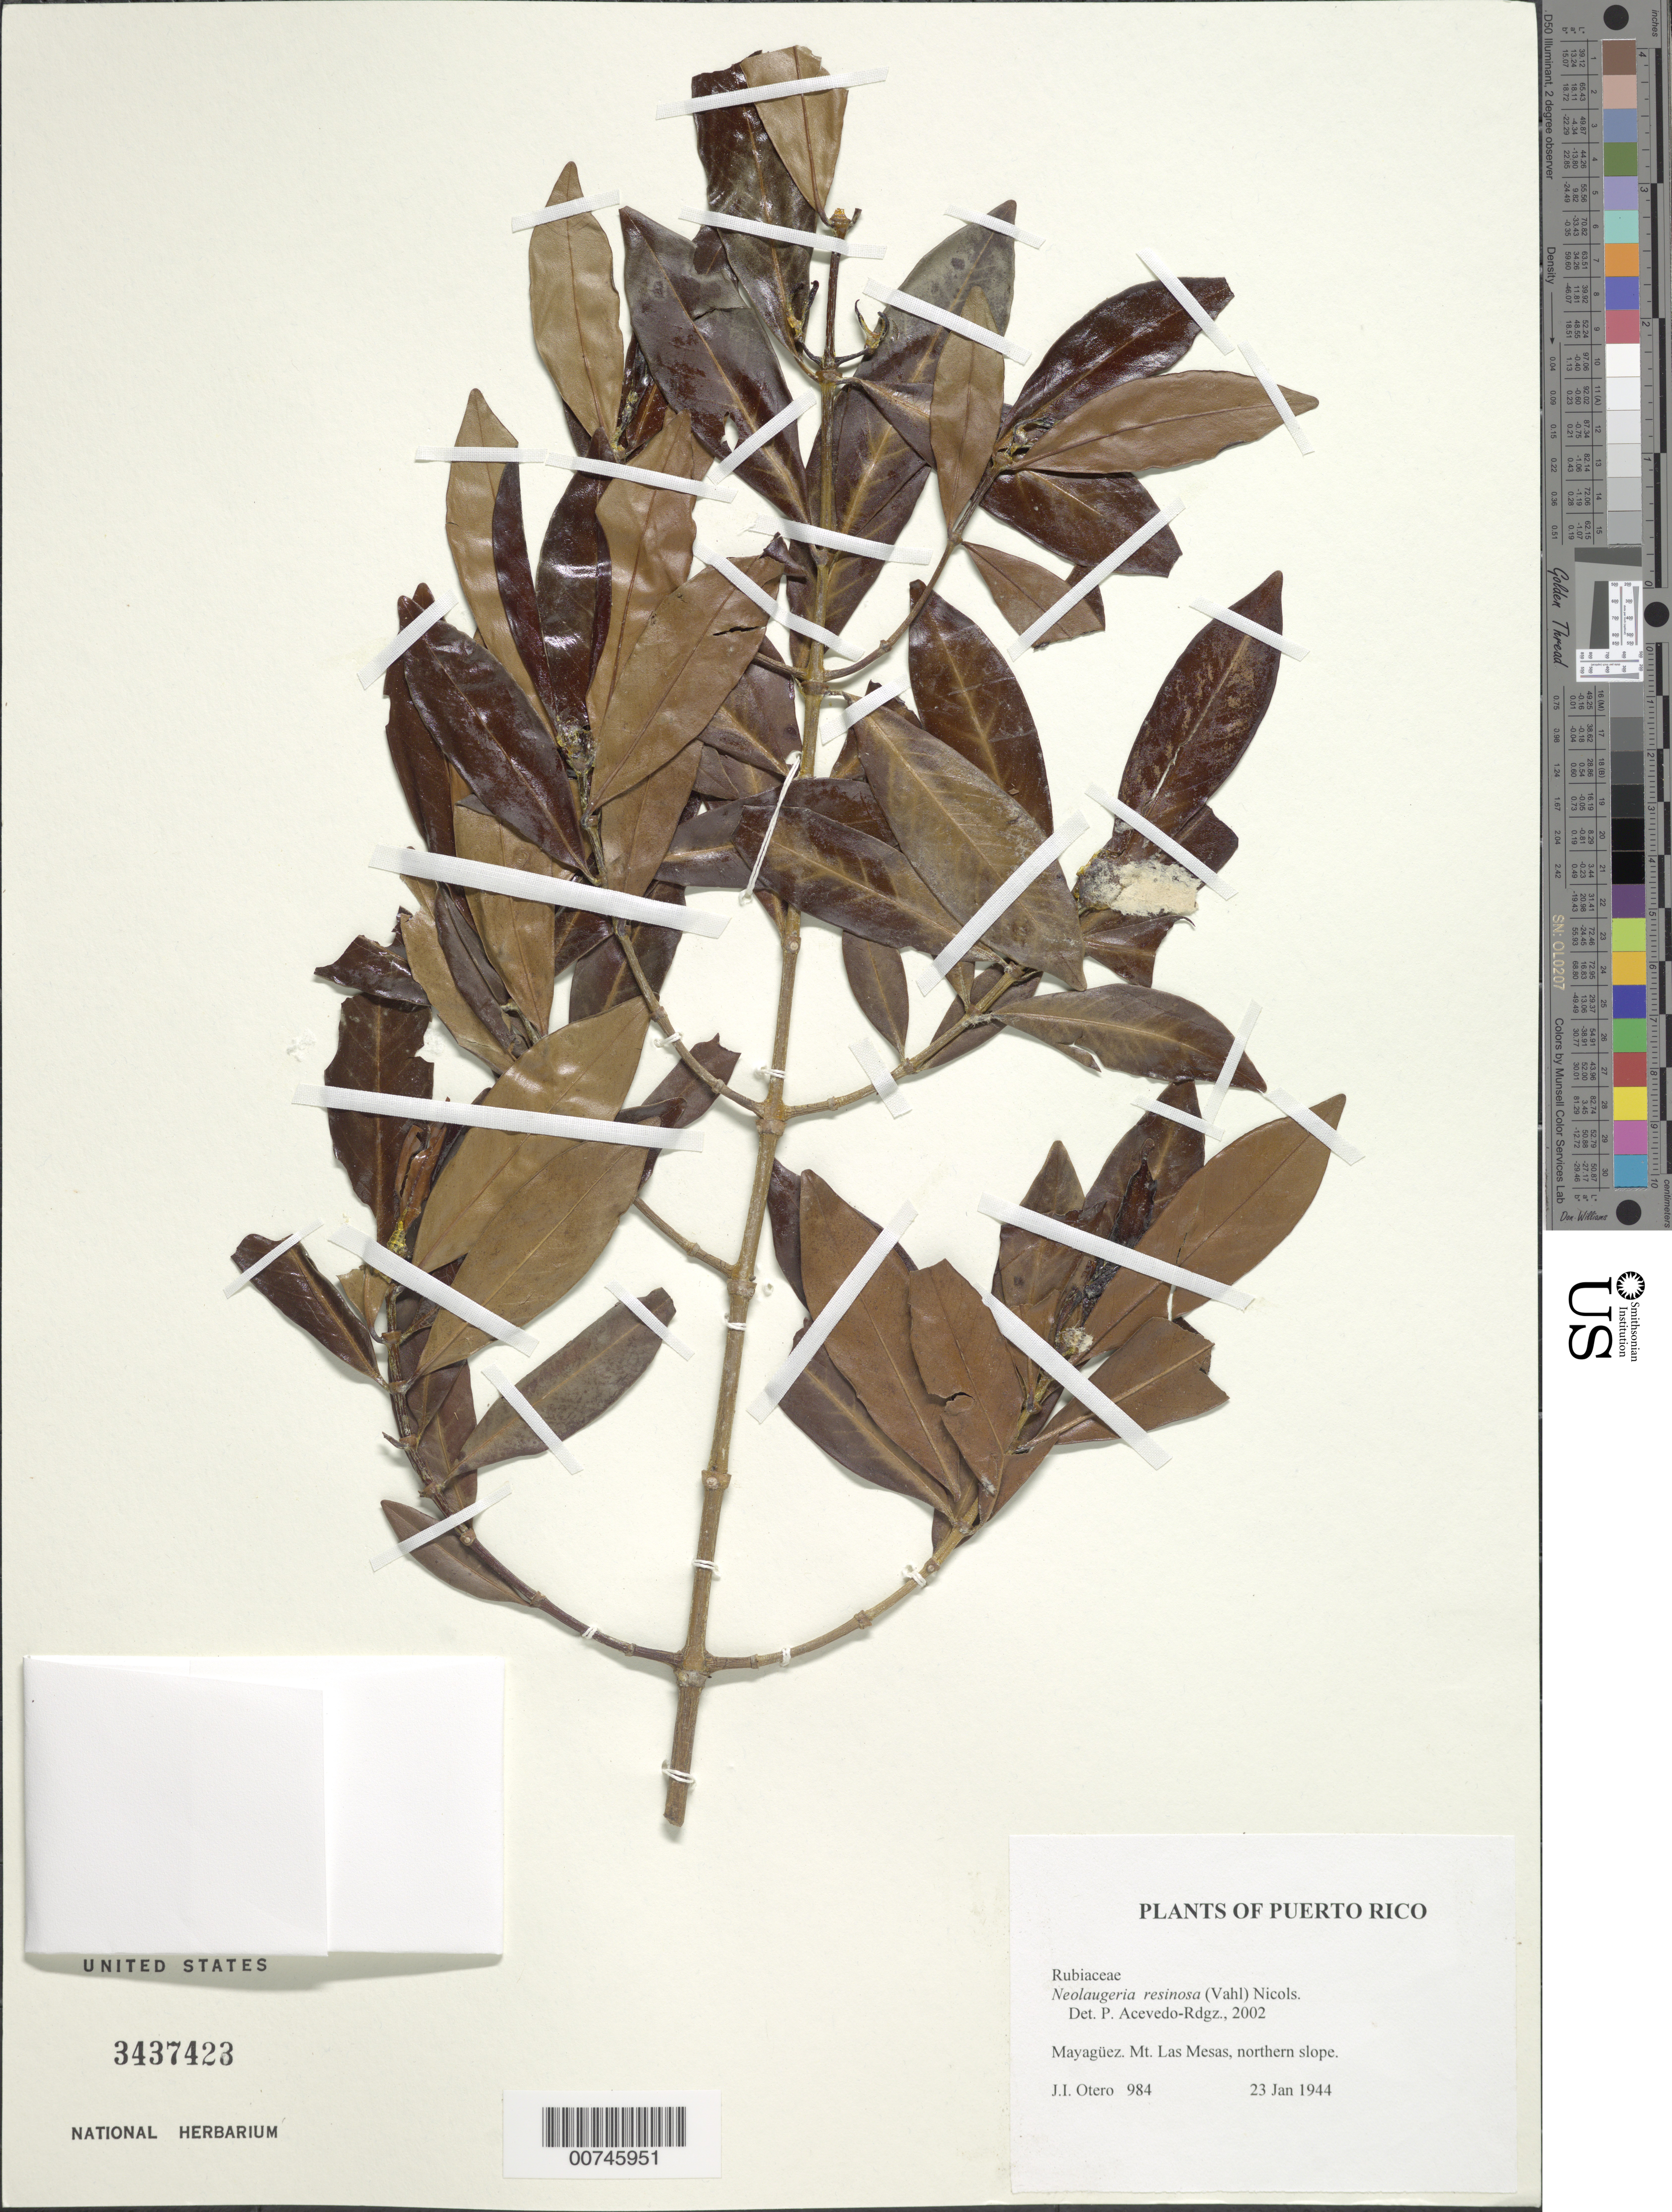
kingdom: Plantae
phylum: Tracheophyta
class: Magnoliopsida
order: Gentianales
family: Rubiaceae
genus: Stenostomum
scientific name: Stenostomum resinosum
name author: (Vahl) Griseb.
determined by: Acevedo-Rodríguez, P., (BOT), Smithsonian Institution - National Museum of Natural History (UNITED STATES)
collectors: J. Otero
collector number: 984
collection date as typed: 23 Jan 1944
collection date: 1944-01-23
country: Puerto Rico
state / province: Mayagüez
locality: Mt. Las Mesas, northern slope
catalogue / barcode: US 3437423